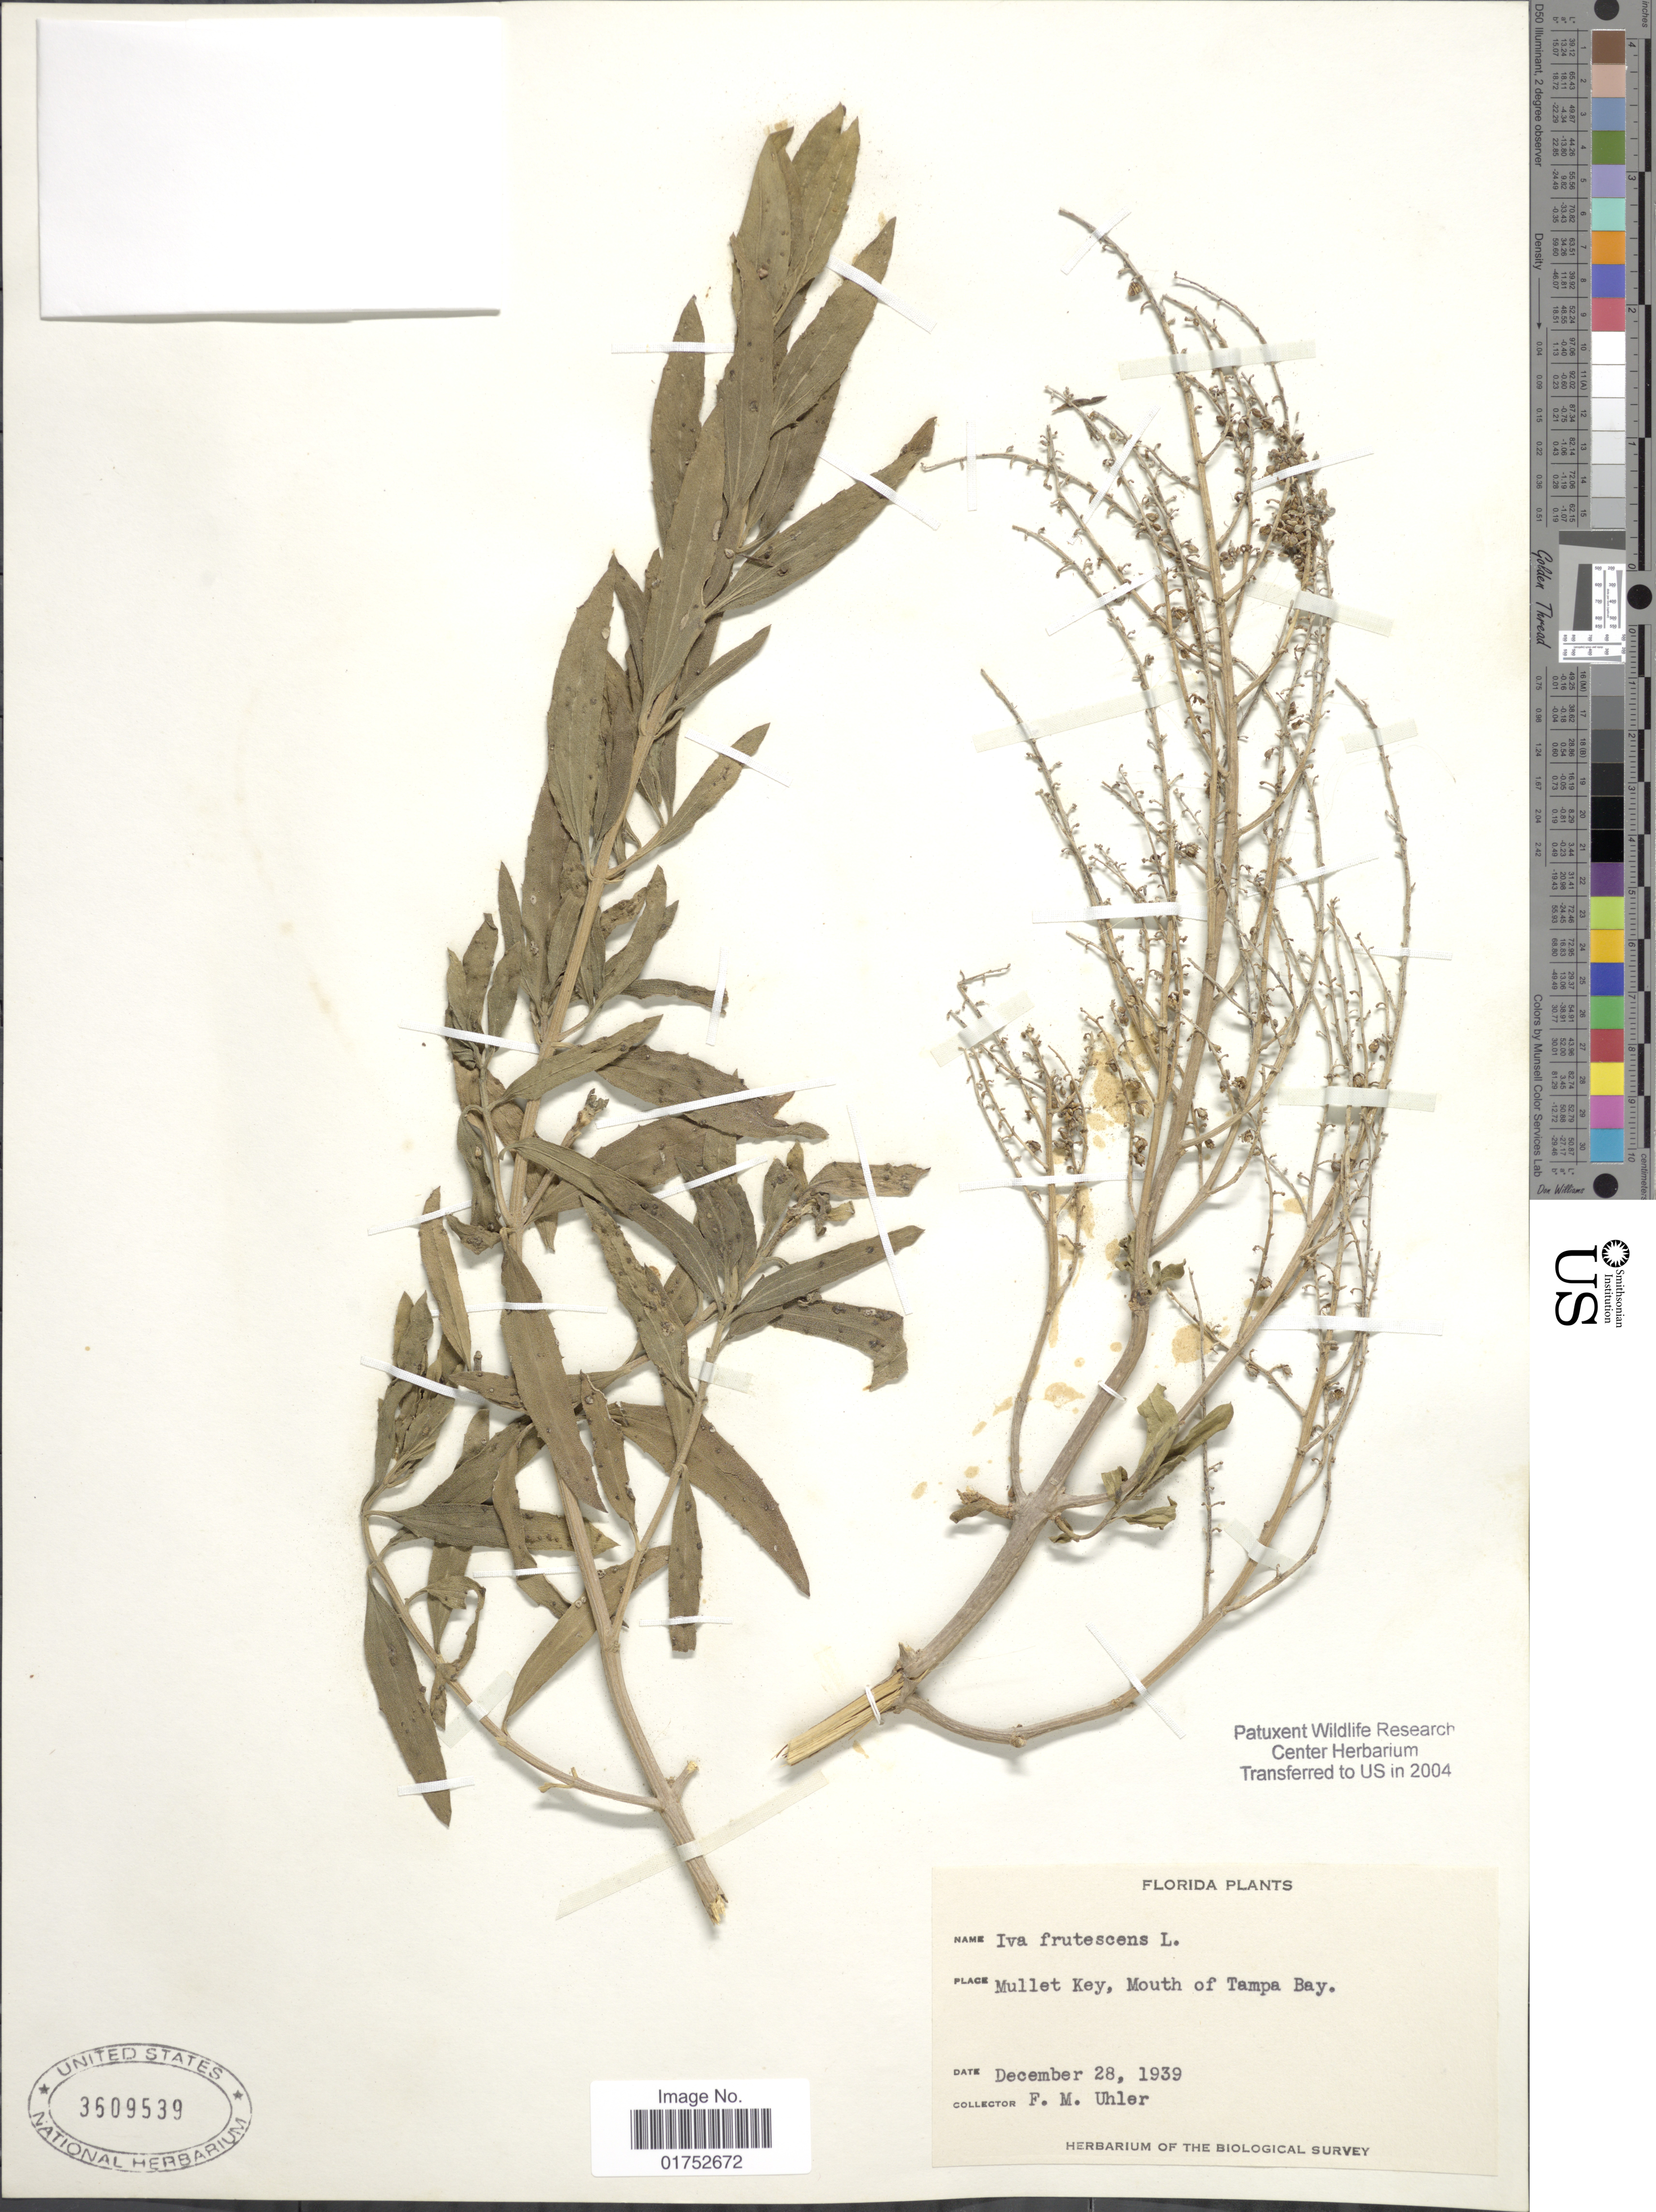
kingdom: Plantae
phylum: Tracheophyta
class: Magnoliopsida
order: Asterales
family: Asteraceae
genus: Iva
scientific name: Iva frutescens subsp. oraria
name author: (Bartlett) R.C. Jacks.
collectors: F. M. Uhler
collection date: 1939-12-28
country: United States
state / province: Florida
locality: Mullet Key, Mouth of Tampa Bay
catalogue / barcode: US 3609539